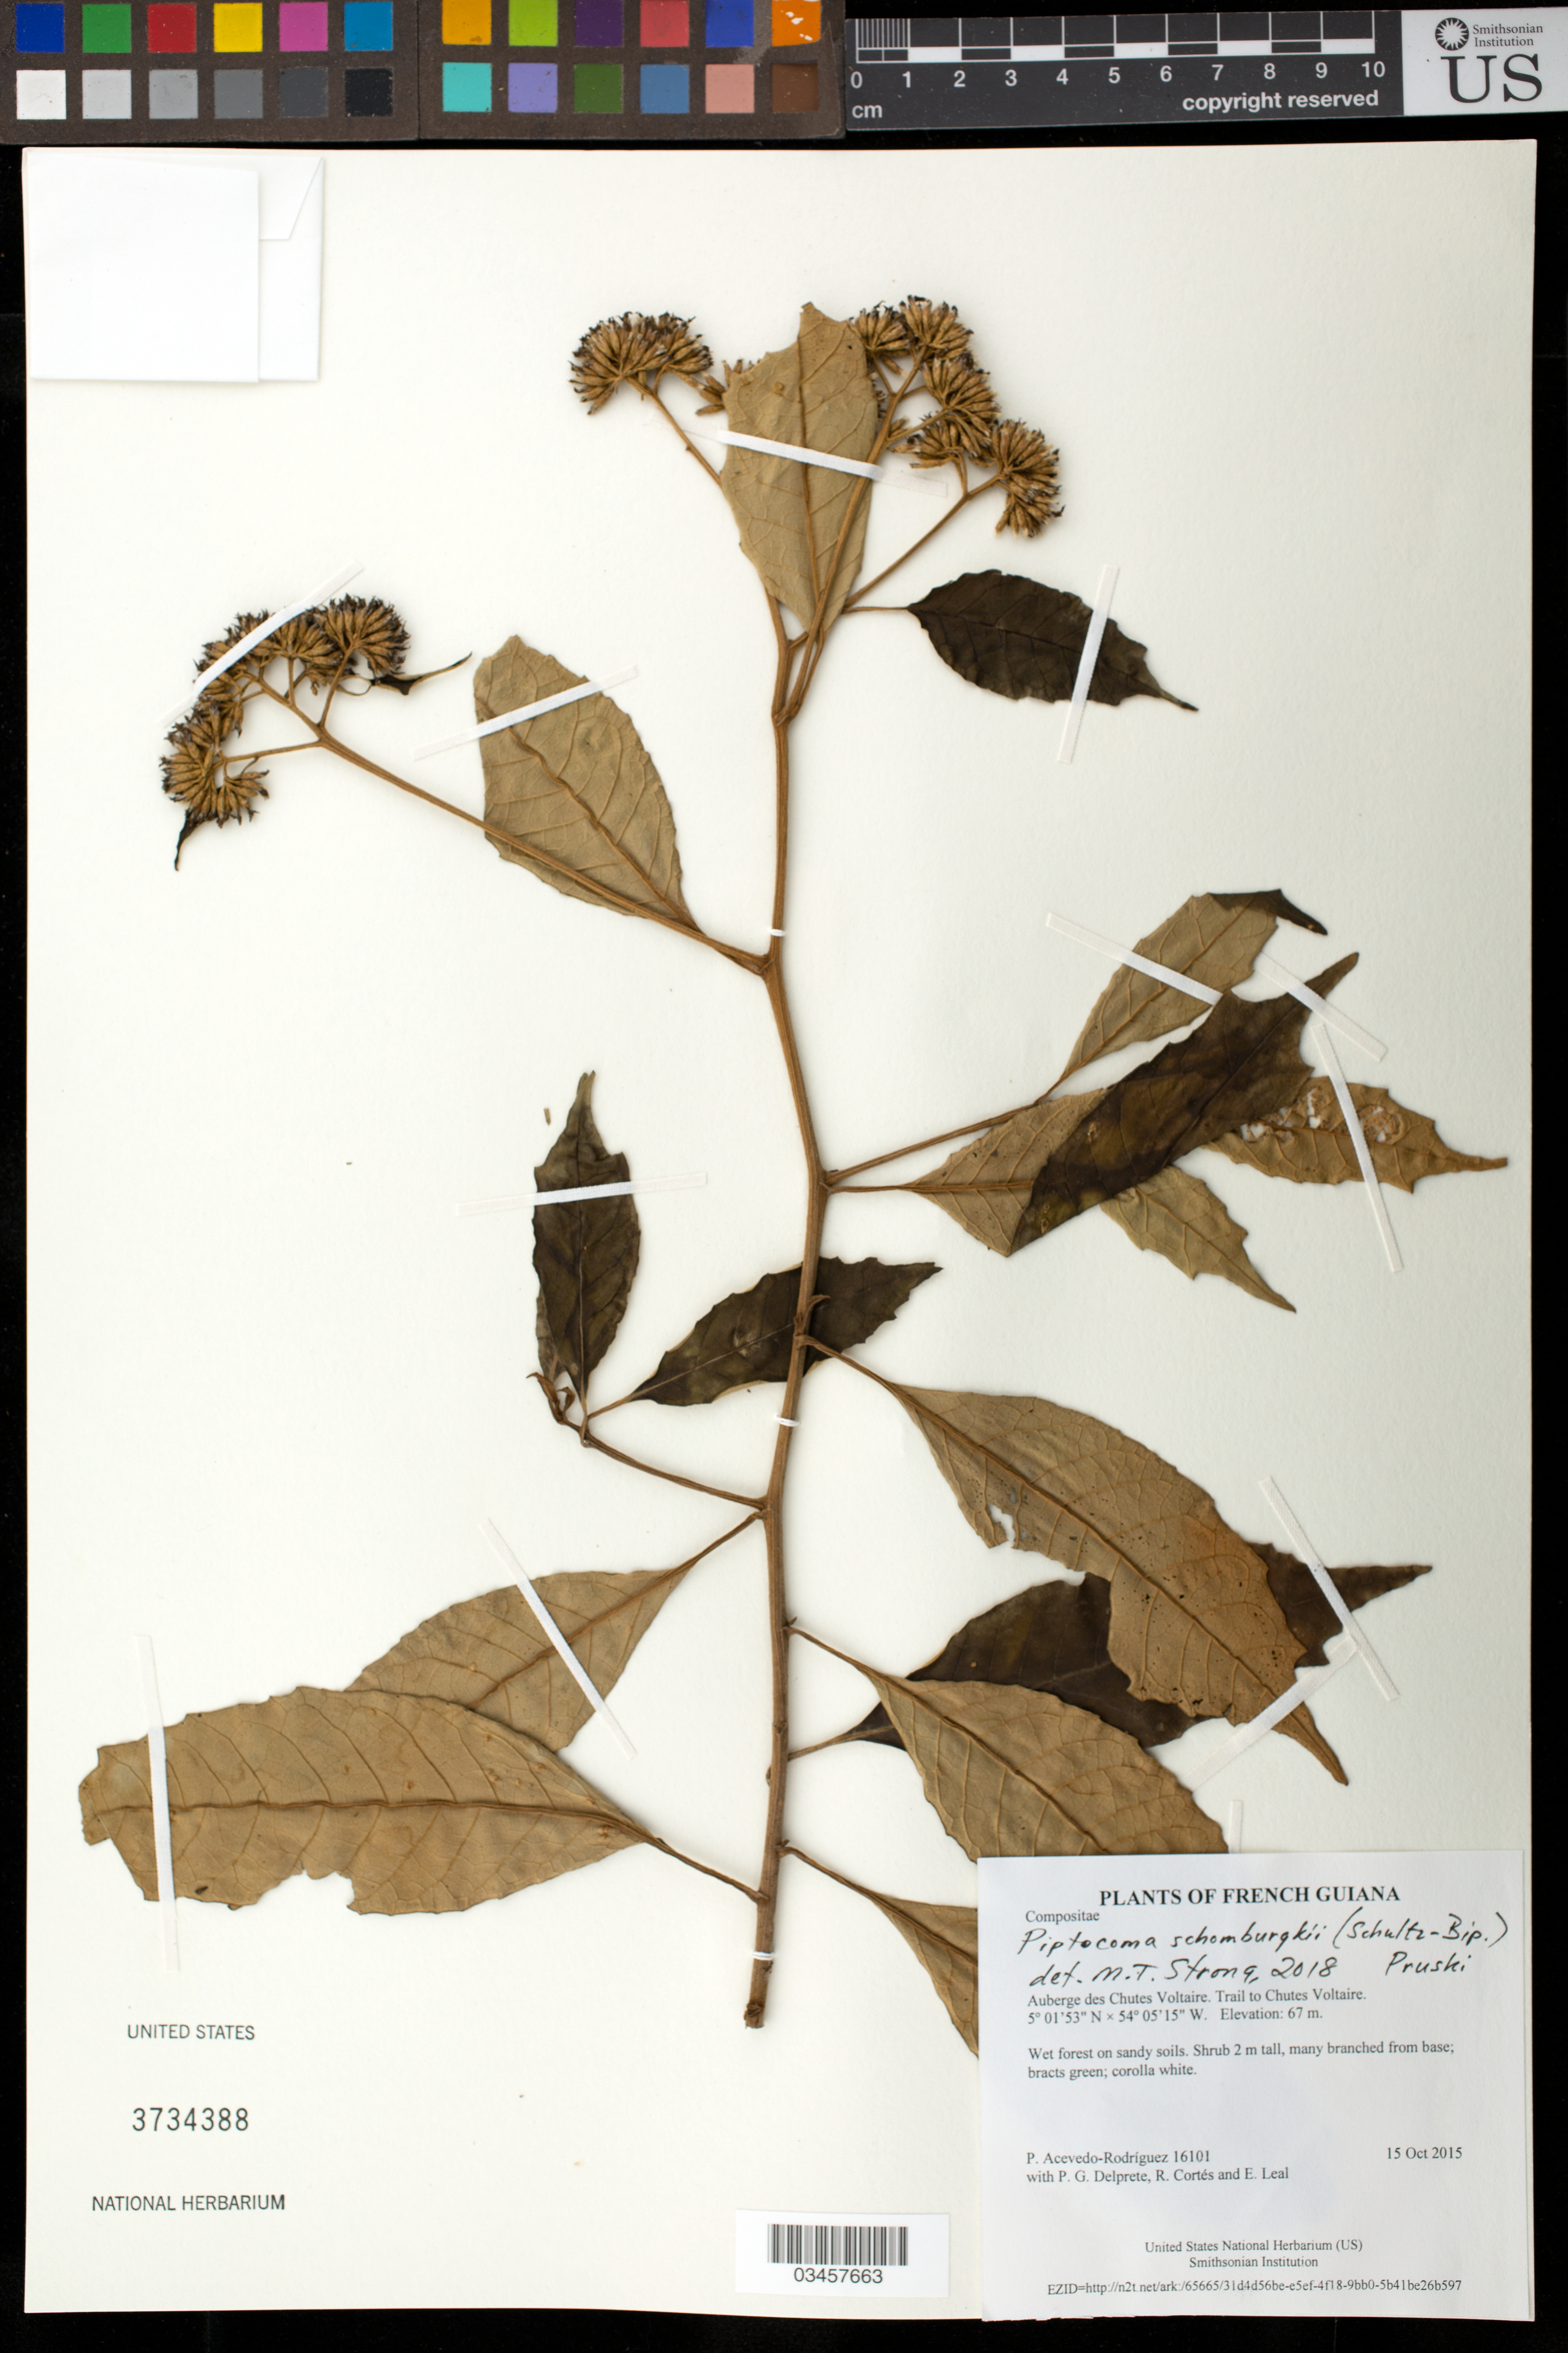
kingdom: Plantae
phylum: Tracheophyta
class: Magnoliopsida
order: Asterales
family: Asteraceae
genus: Piptocoma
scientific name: Piptocoma schomburgkii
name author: (Sch. Bip.) Pruski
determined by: Strong, Mark T., (BOT), Smithsonian Institution - National Museum of Natural History (UNITED STATES)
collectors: P. Acevedo-Rodr., P. G. Delprete, R. Cortés & E. Leal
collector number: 16101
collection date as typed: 15 October 2015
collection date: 2015-10-15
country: French Guiana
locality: Auberge des Chutes Voltaire. Trail to Chutes Voltaire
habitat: Wet forest on sandy soils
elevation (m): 67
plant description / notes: US, NY, MO, K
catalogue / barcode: US 3734388